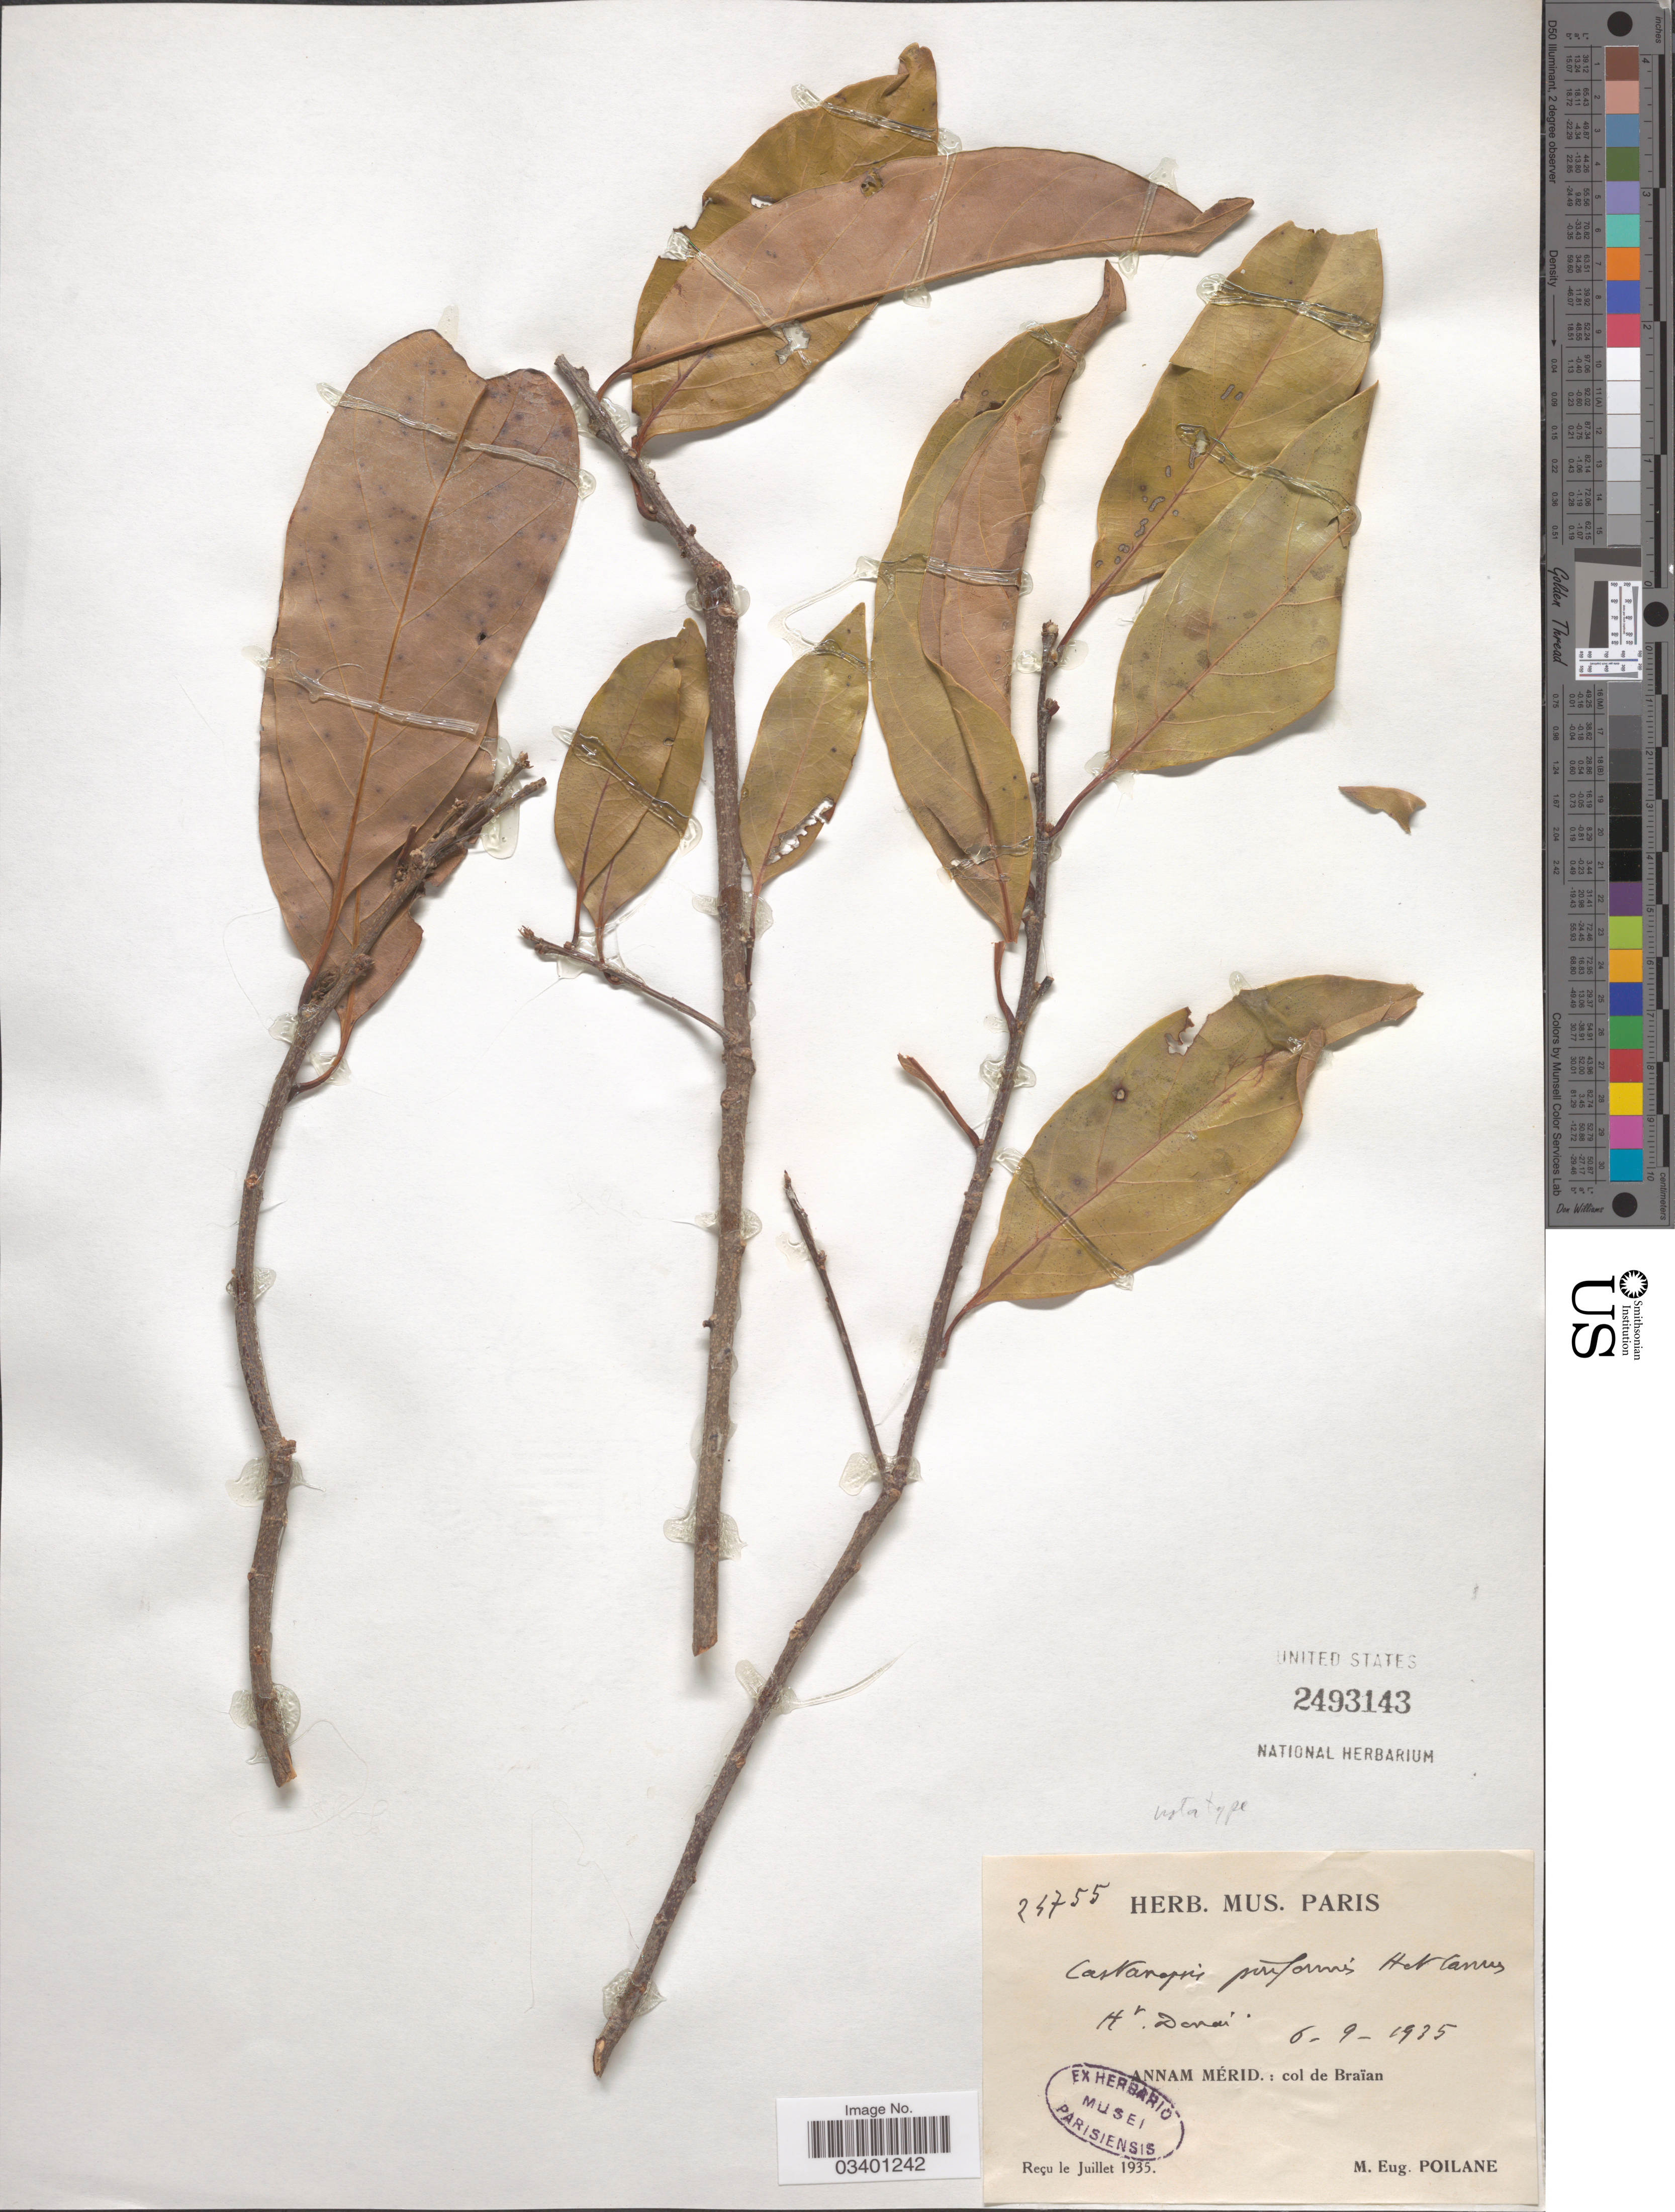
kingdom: Plantae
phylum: Tracheophyta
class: Magnoliopsida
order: Fagales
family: Fagaceae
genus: Castanopsis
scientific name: Castanopsis piriformis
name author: Hickel & A. Camus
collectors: M. Poilane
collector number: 24755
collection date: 1935-09-06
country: Vietnam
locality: Ht. Donaï. Annam Mérid.: col de Braïan.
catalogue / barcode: US 2493143